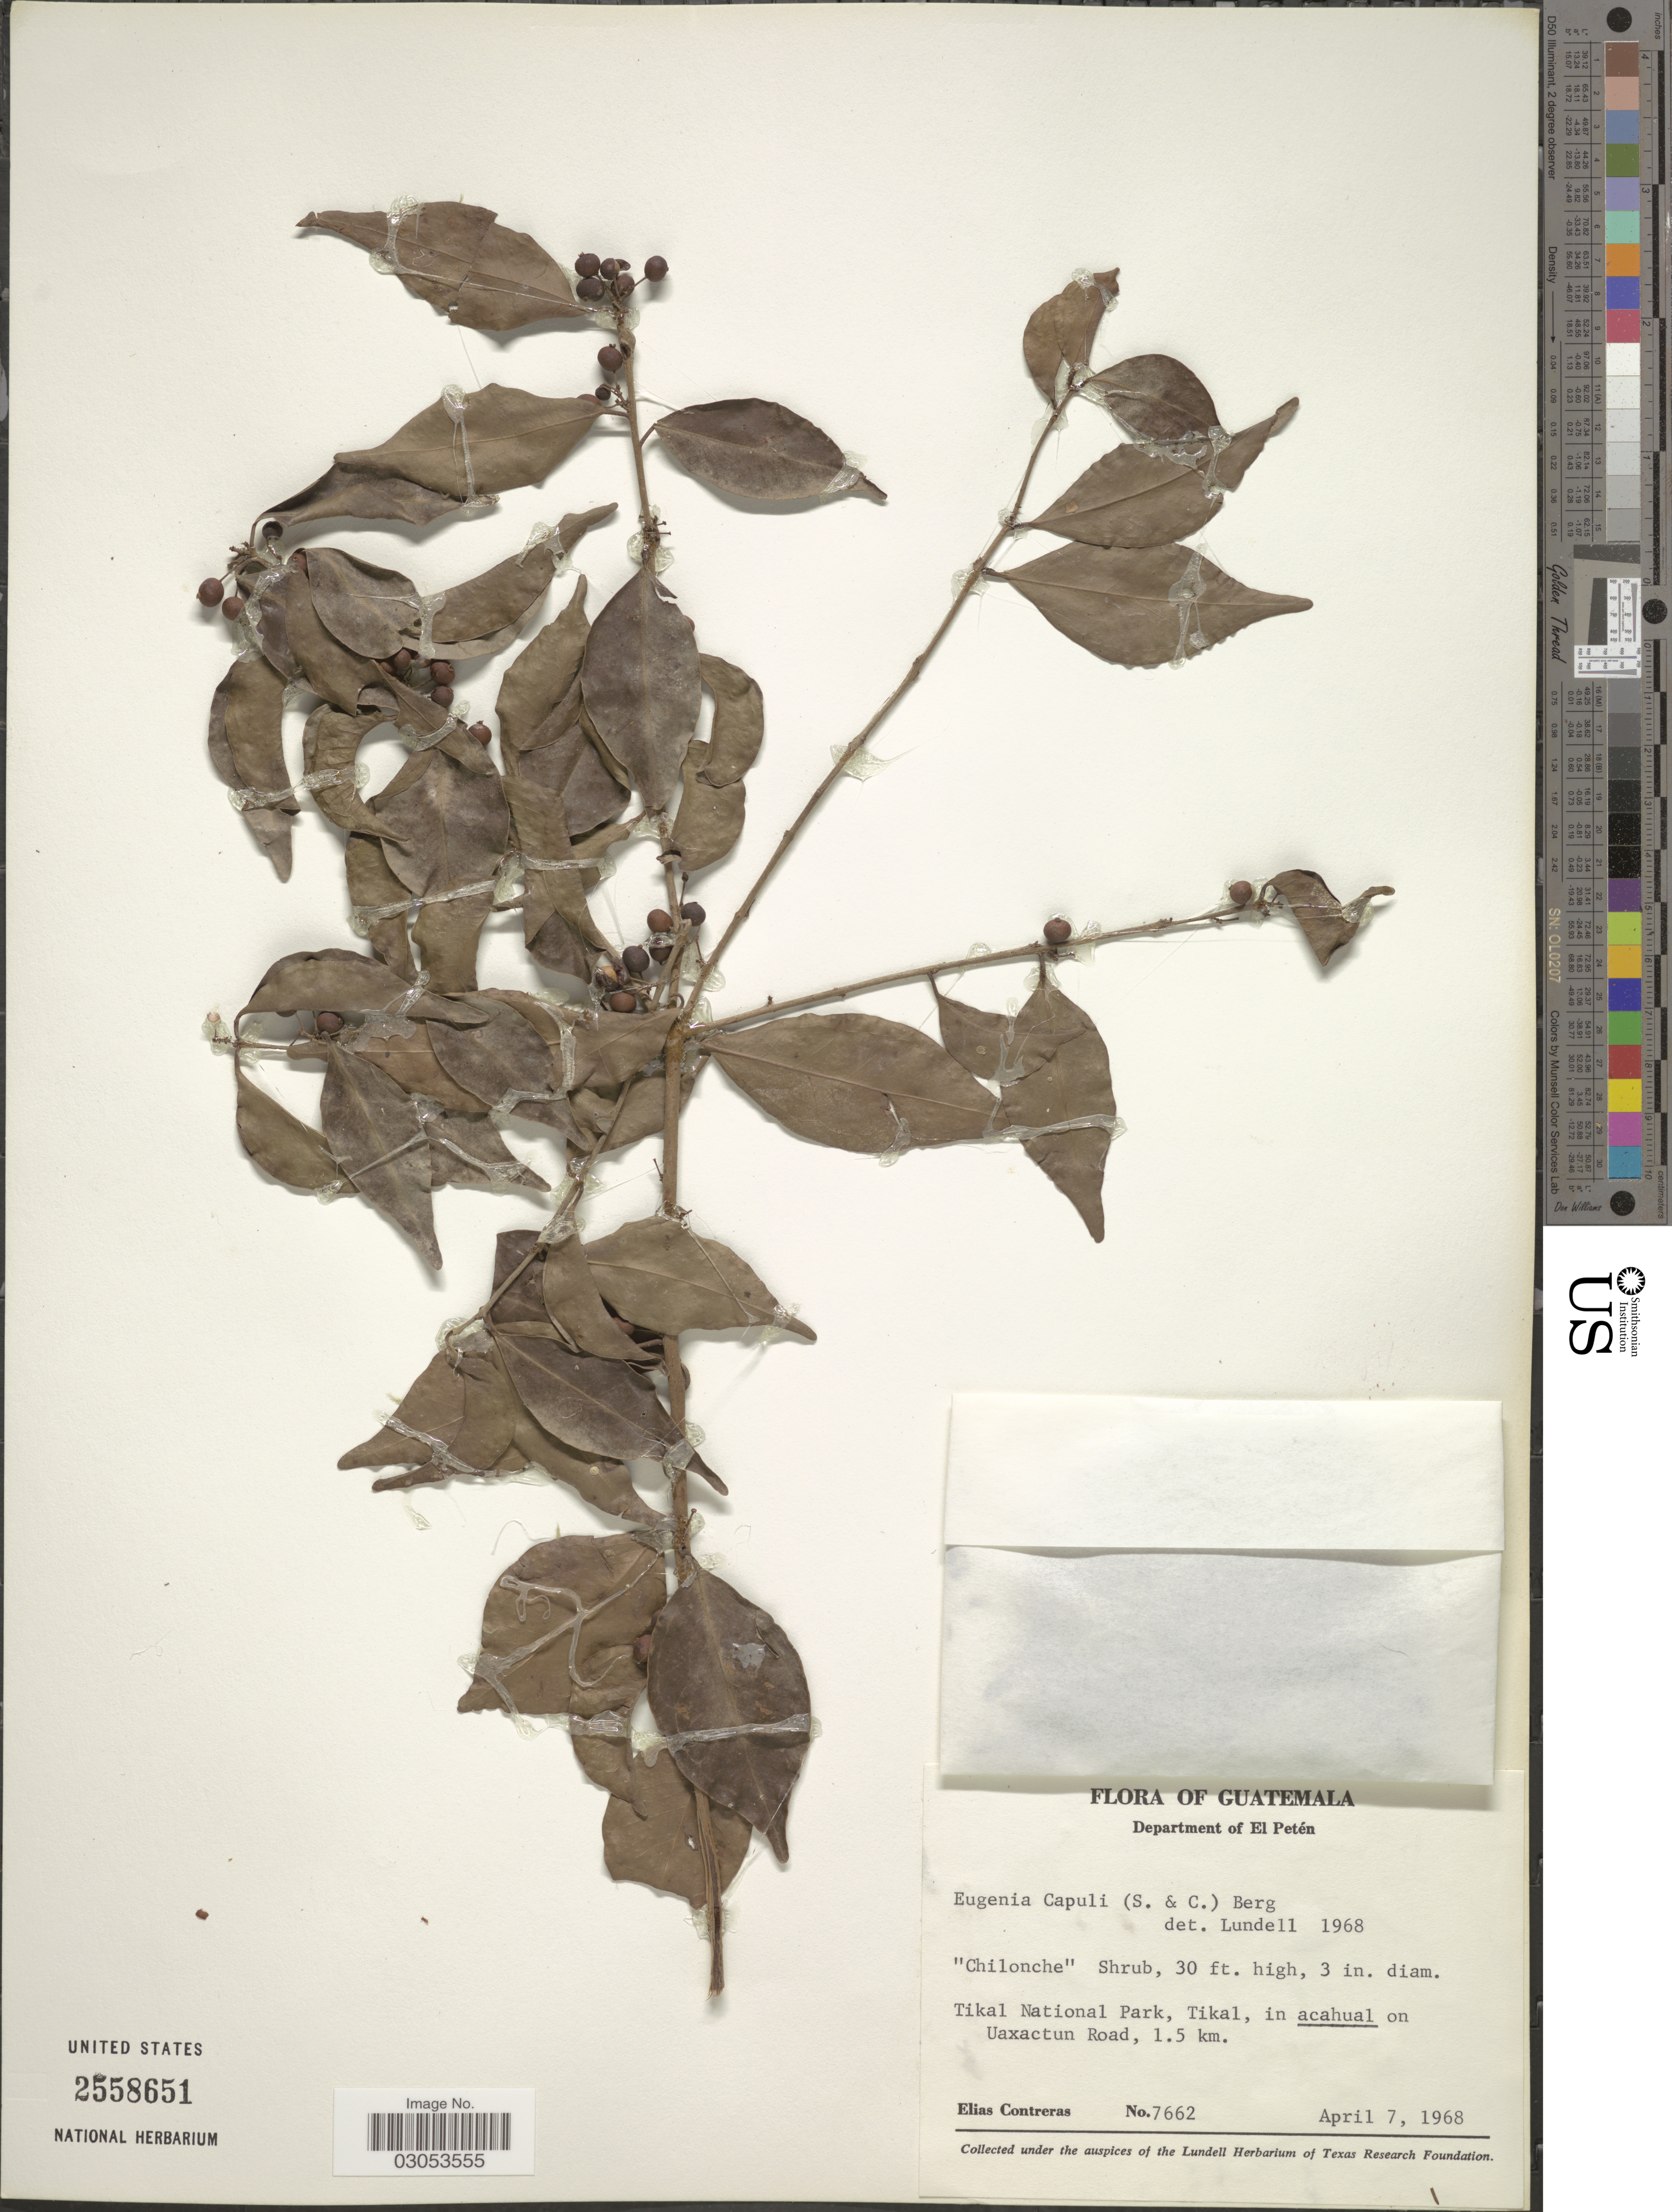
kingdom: Plantae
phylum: Tracheophyta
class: Magnoliopsida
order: Myrtales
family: Myrtaceae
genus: Eugenia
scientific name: Eugenia capuli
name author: (Schltdl. & Cham.) Hook. & Arn.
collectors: E. Contreras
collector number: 7662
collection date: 1968-04-07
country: Guatemala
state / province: El Petén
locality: Tikal National Park, Tikal, in acahual on Uaxactun Road, 1.5 km.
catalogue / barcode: US 2558651